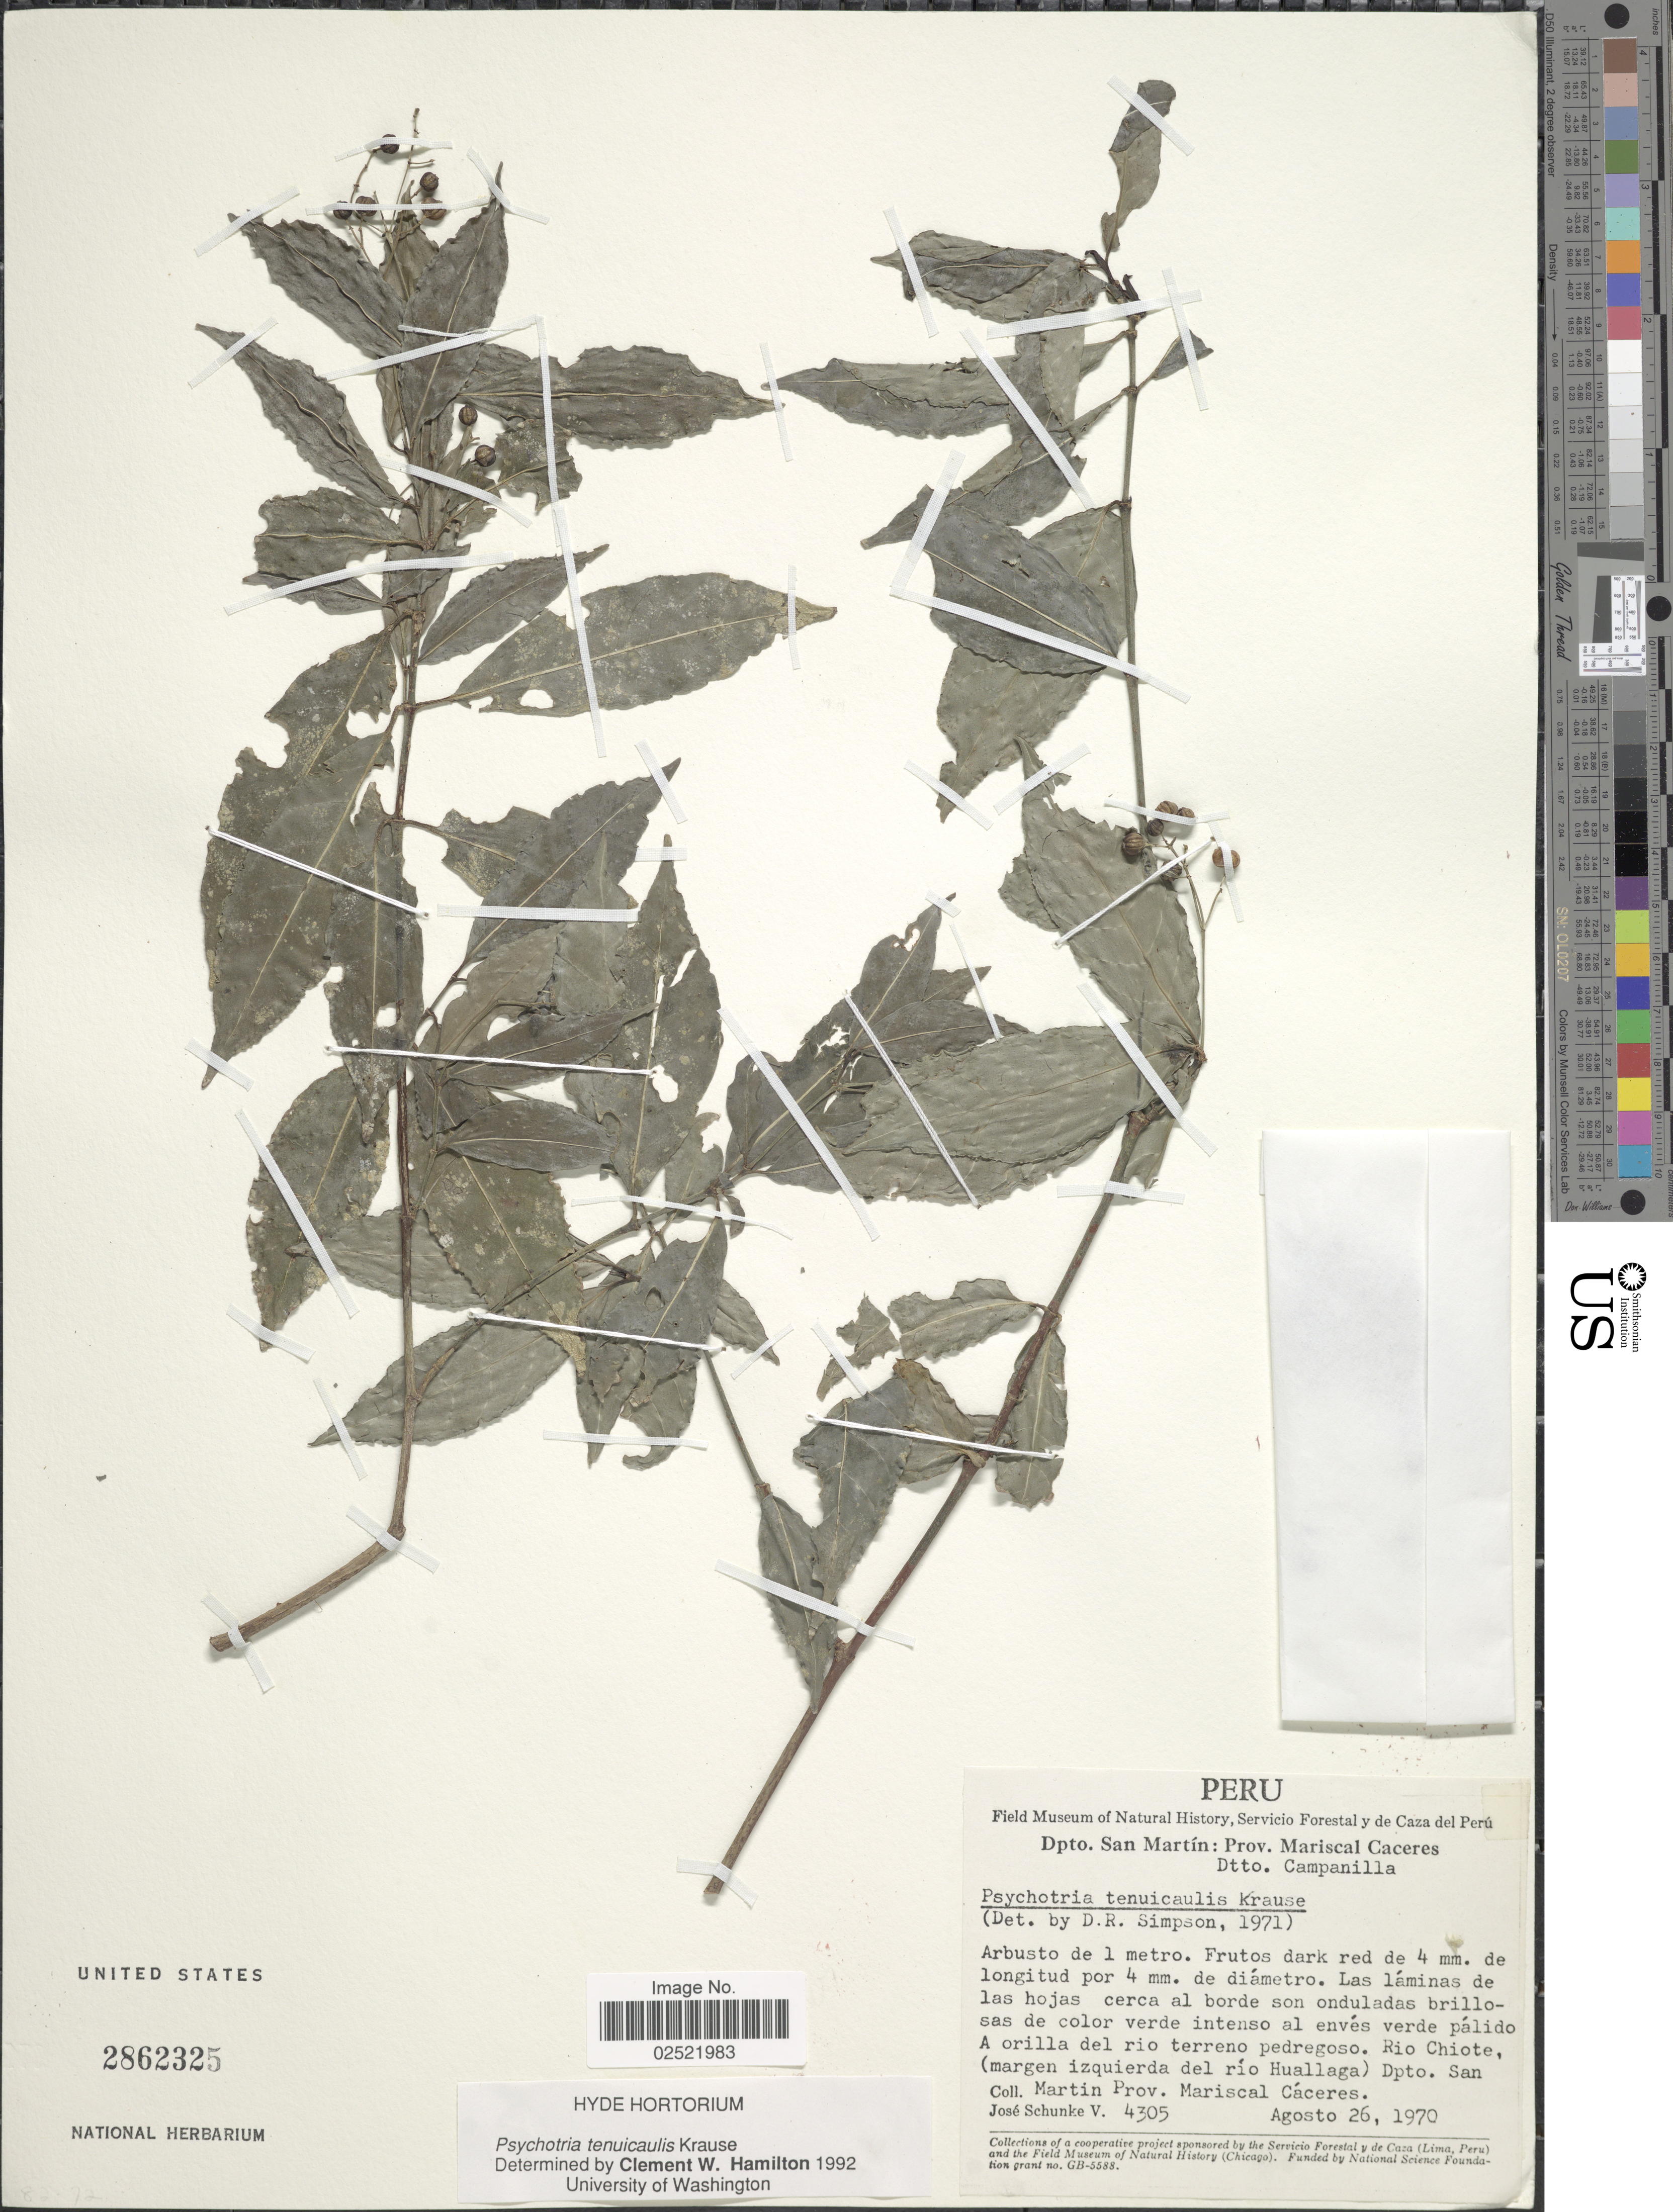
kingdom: Plantae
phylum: Tracheophyta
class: Magnoliopsida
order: Gentianales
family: Rubiaceae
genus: Psychotria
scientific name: Psychotria tenuicaulis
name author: K. Krause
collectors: J. Schunke Vigo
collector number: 4305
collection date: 1970-08-26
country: Peru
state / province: San Martín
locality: Prov. Mariscal Caceres. Dtto. Campanilla. Rio Chiote, (margen izquierda del rio Huallaga) Dpto. San Martin Prov. Mariscal Caceres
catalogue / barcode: US 2862325